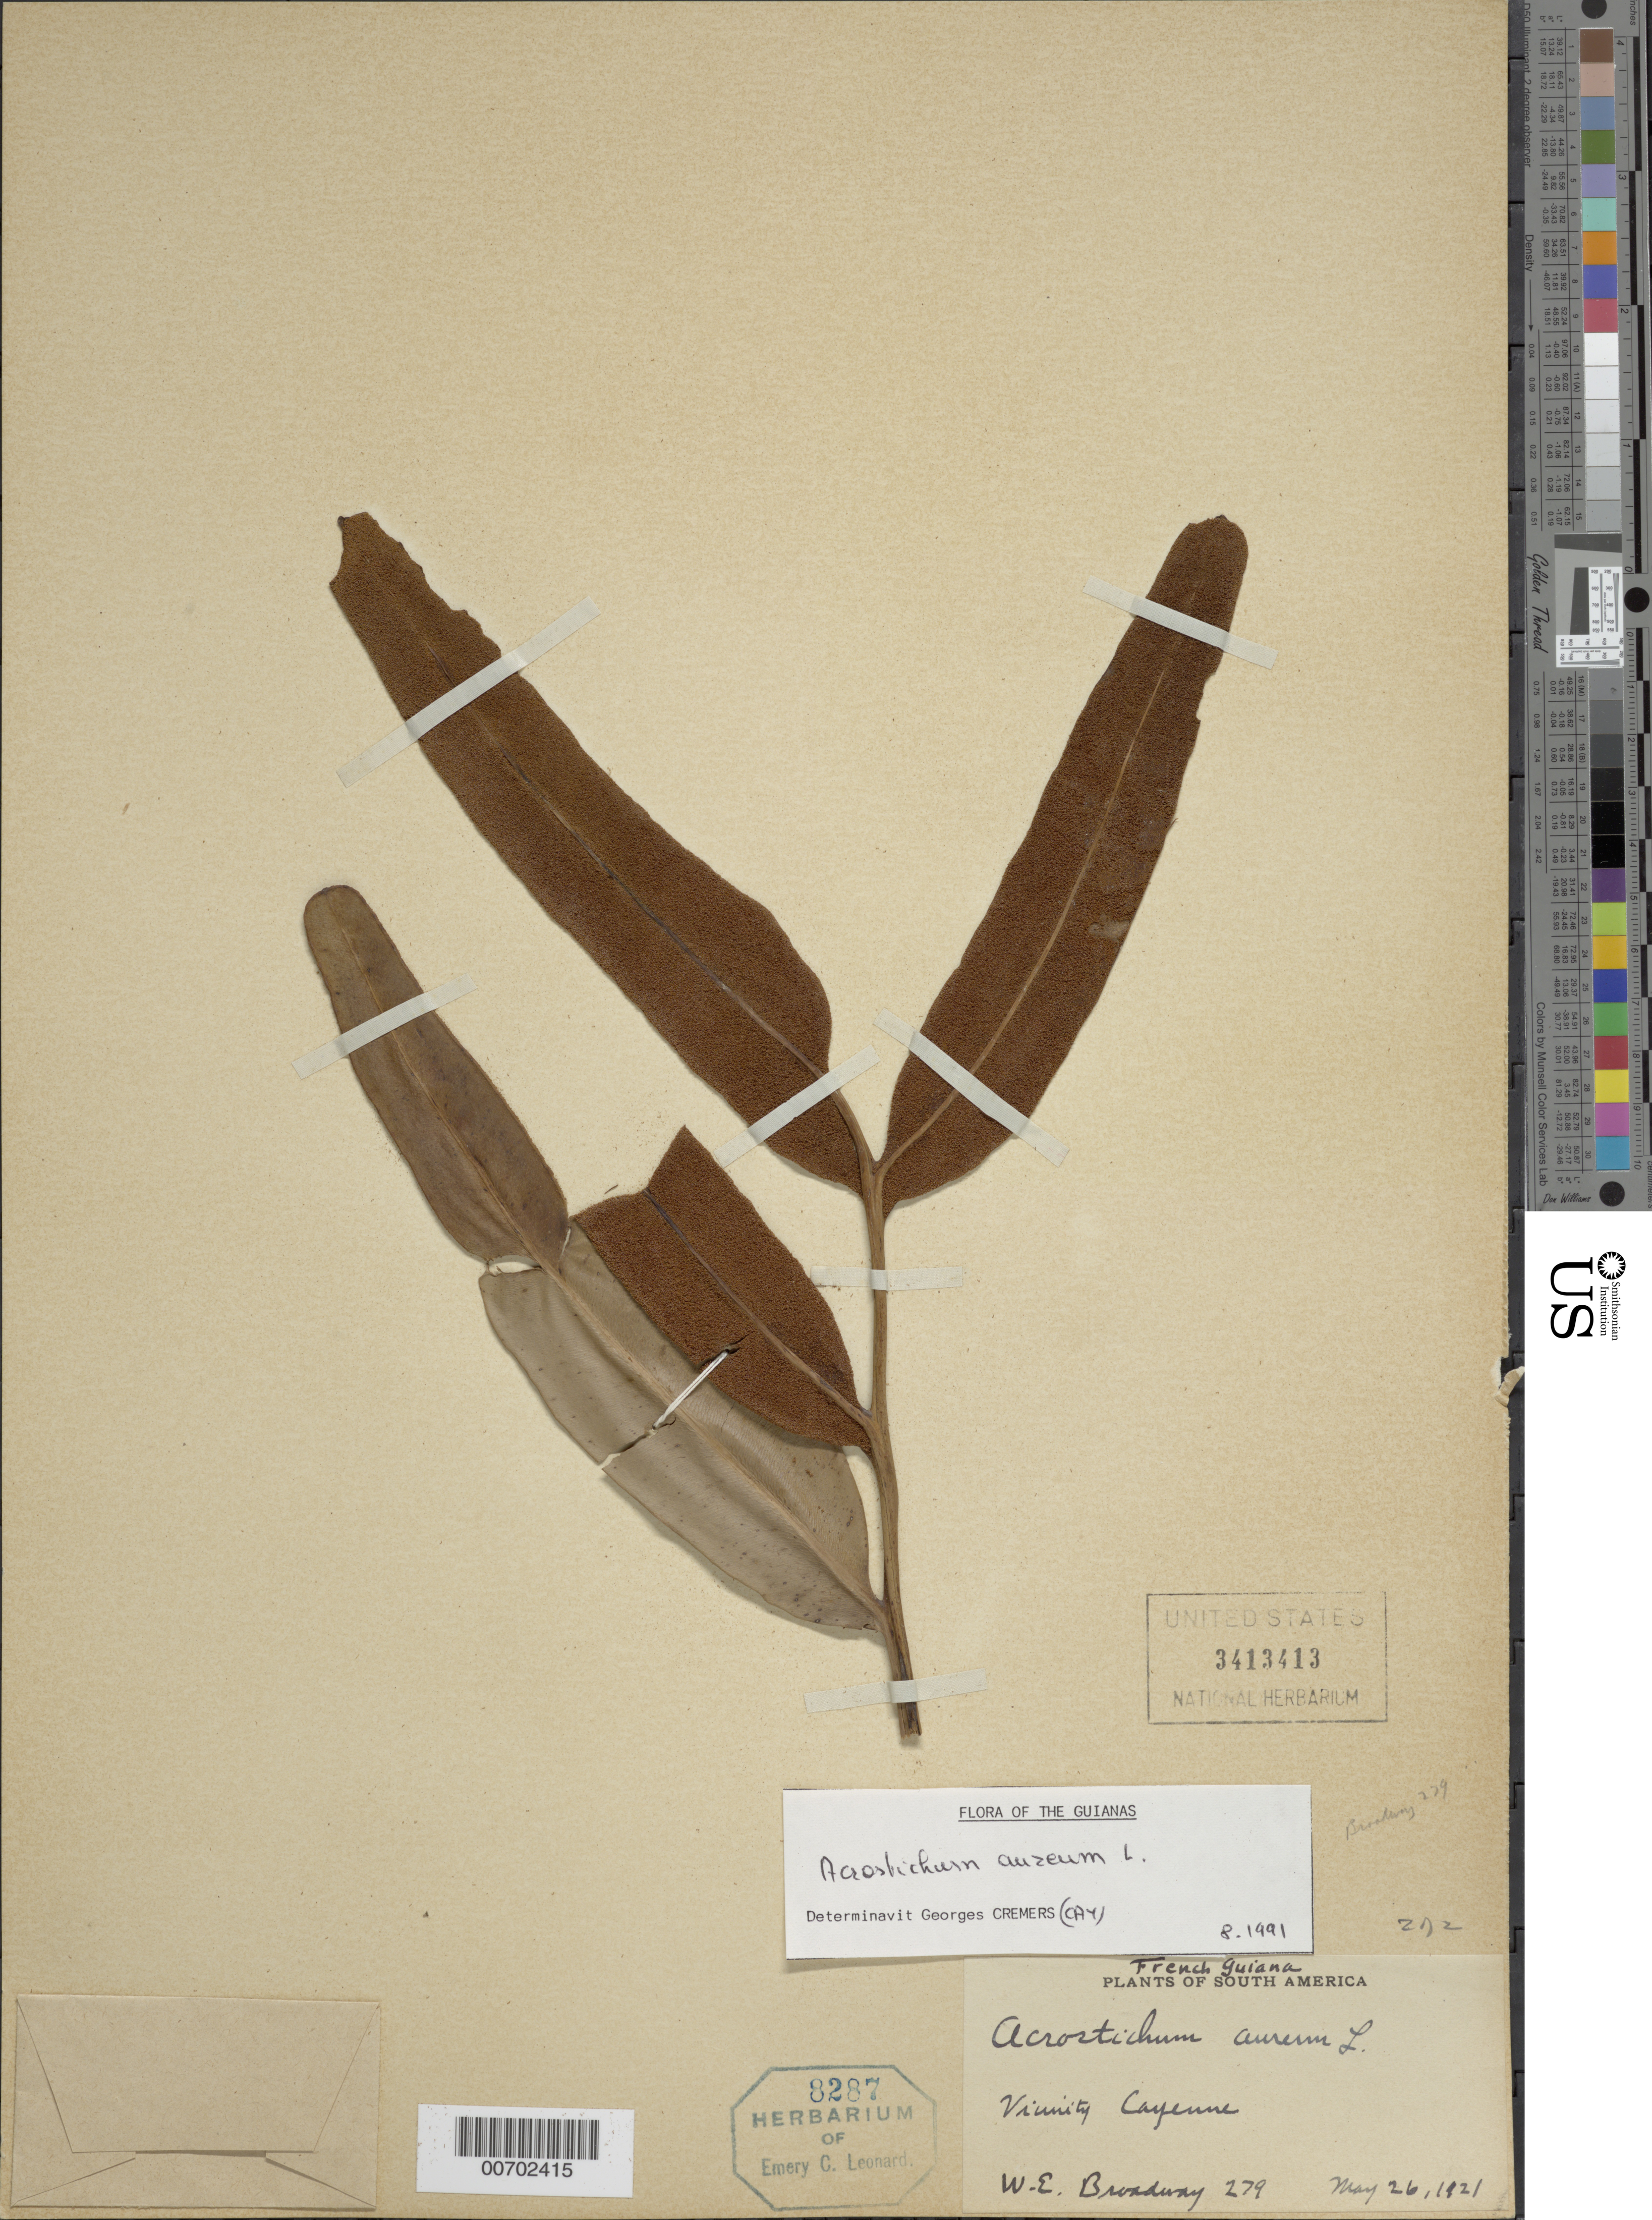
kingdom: Plantae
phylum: Tracheophyta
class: Polypodiopsida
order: Polypodiales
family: Pteridaceae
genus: Acrostichum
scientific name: Acrostichum aureum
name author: L.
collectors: W. E. Broadway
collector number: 279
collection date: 1921-05-26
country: French Guiana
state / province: Cayenne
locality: Vicinity Cayenne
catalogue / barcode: US 3413413